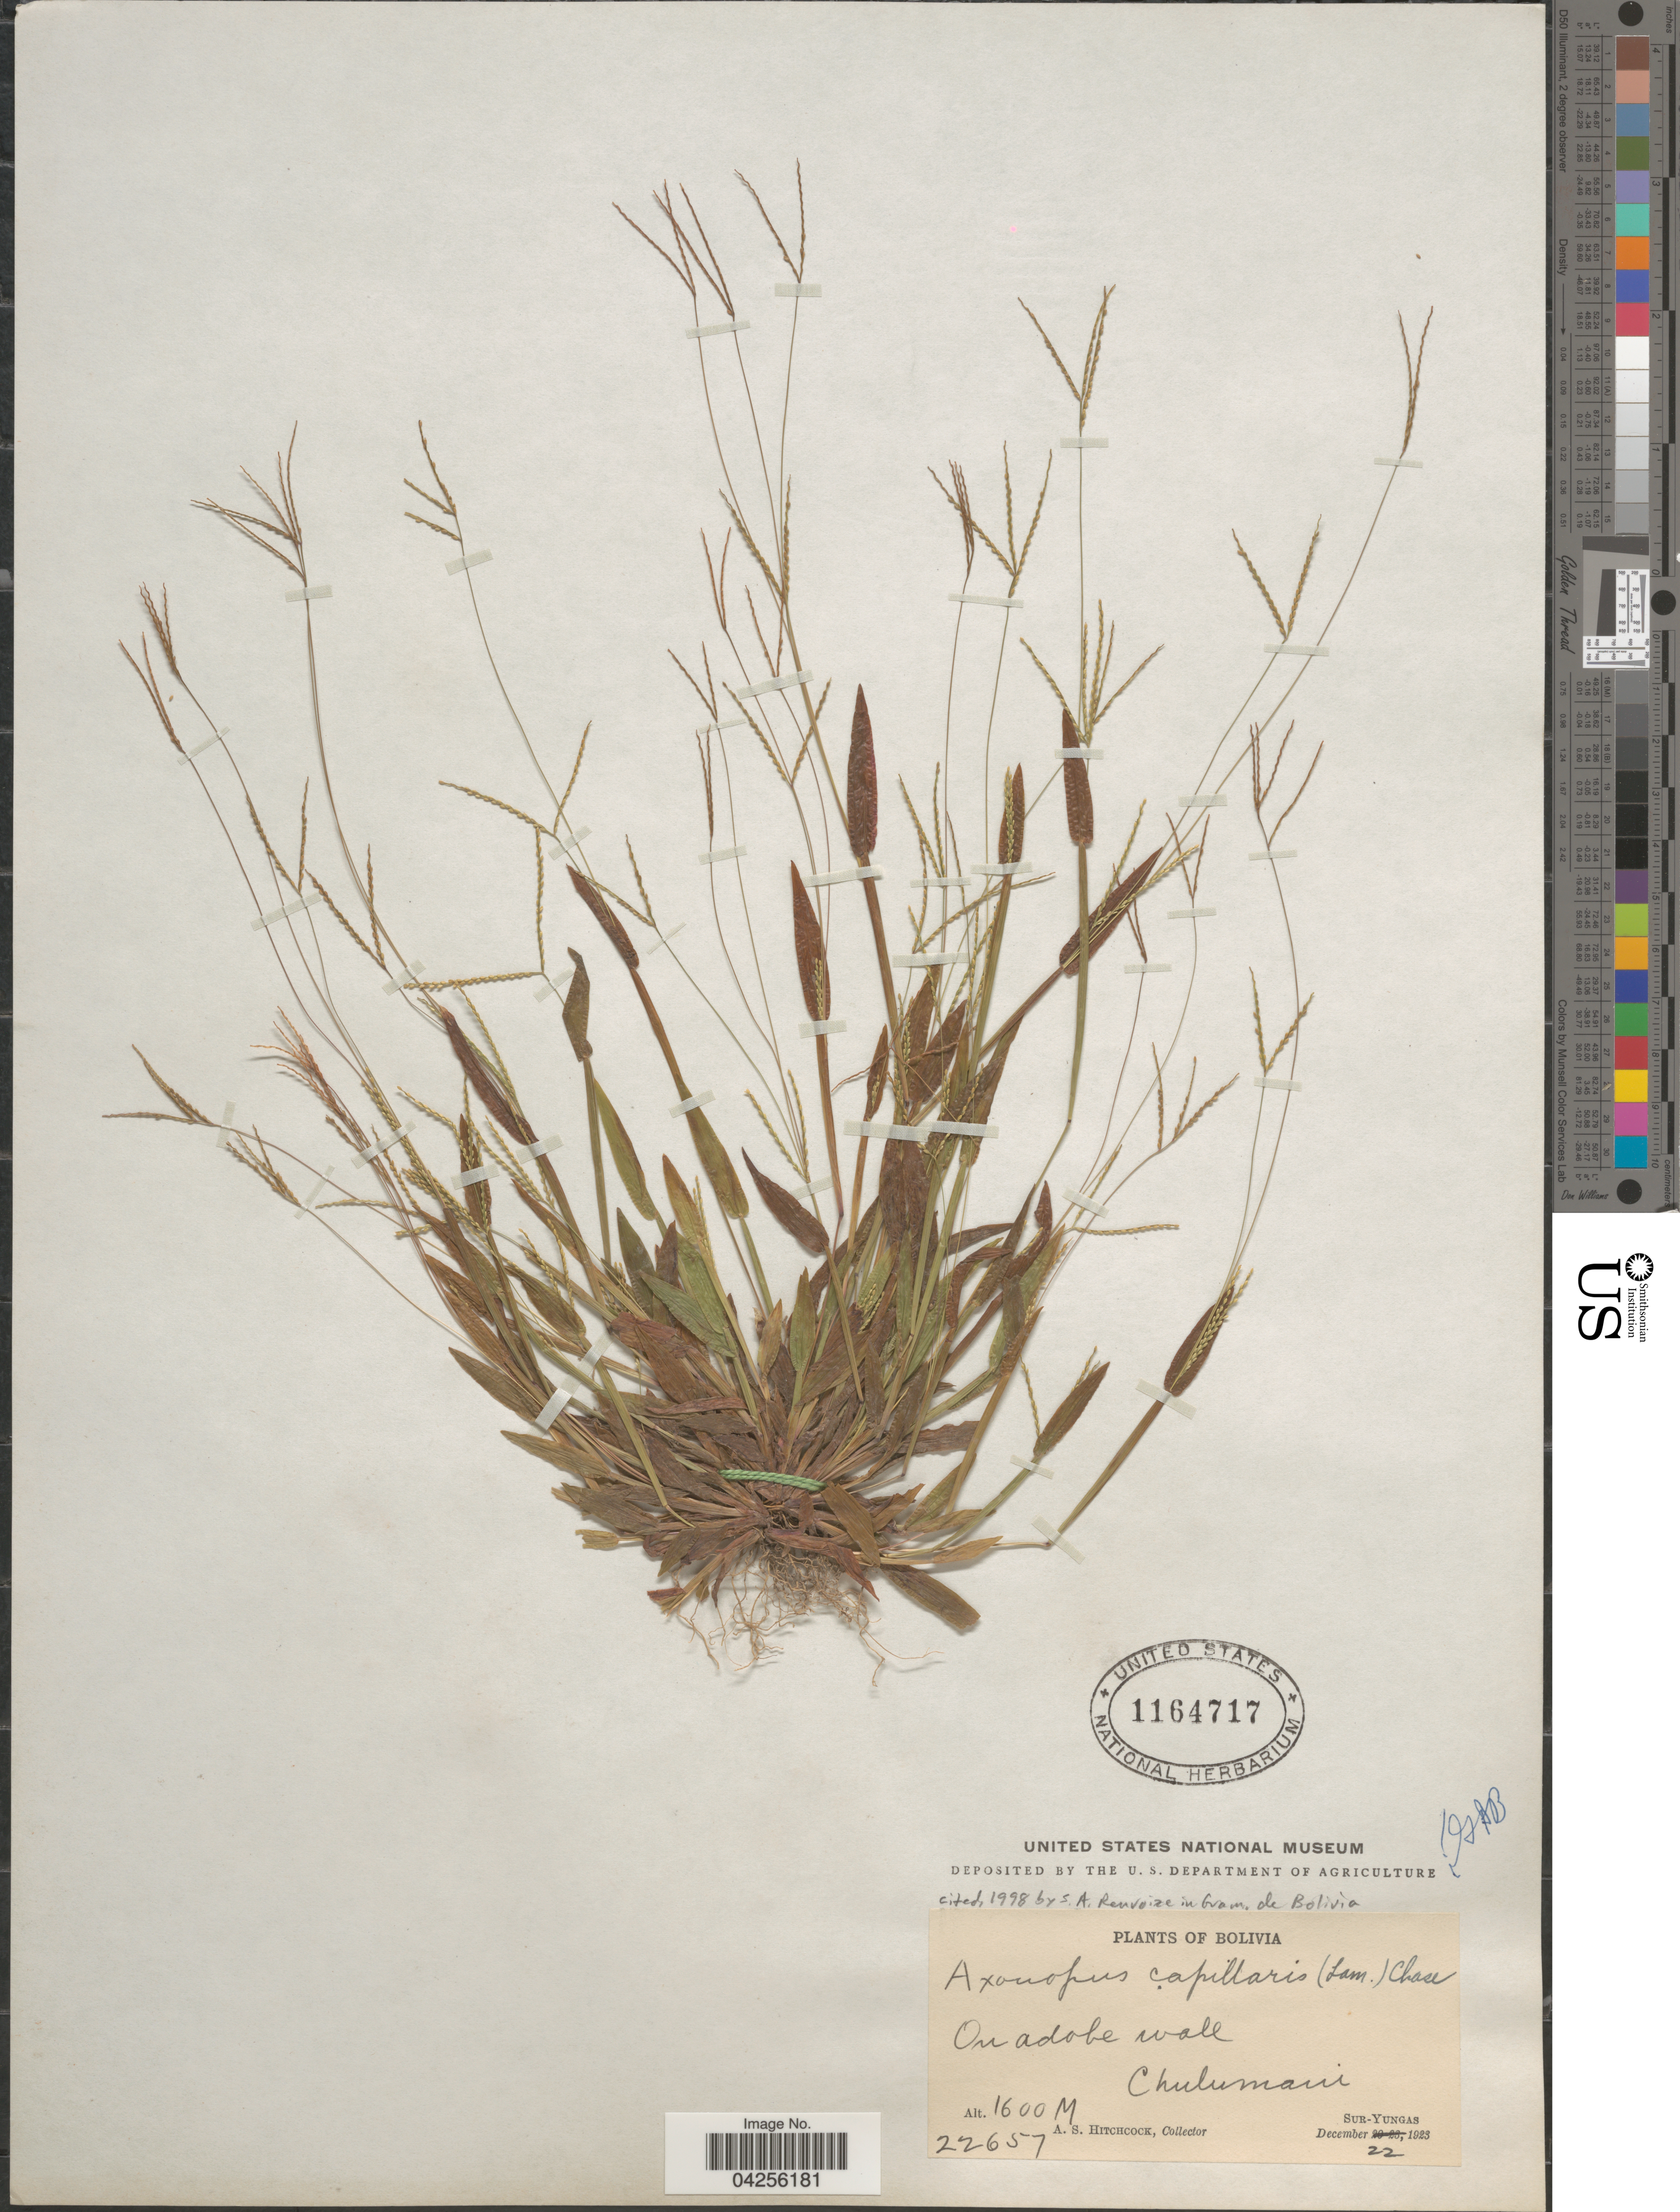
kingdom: Plantae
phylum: Tracheophyta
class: Liliopsida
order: Poales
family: Poaceae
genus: Axonopus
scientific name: Axonopus capillaris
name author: (Lam.) Chase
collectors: A. S. Hitchcock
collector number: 22657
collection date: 1923-12-22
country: Bolivia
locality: On adobe wall. Chulumani. Sur-Yungas.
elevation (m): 1600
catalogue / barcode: US 1164717